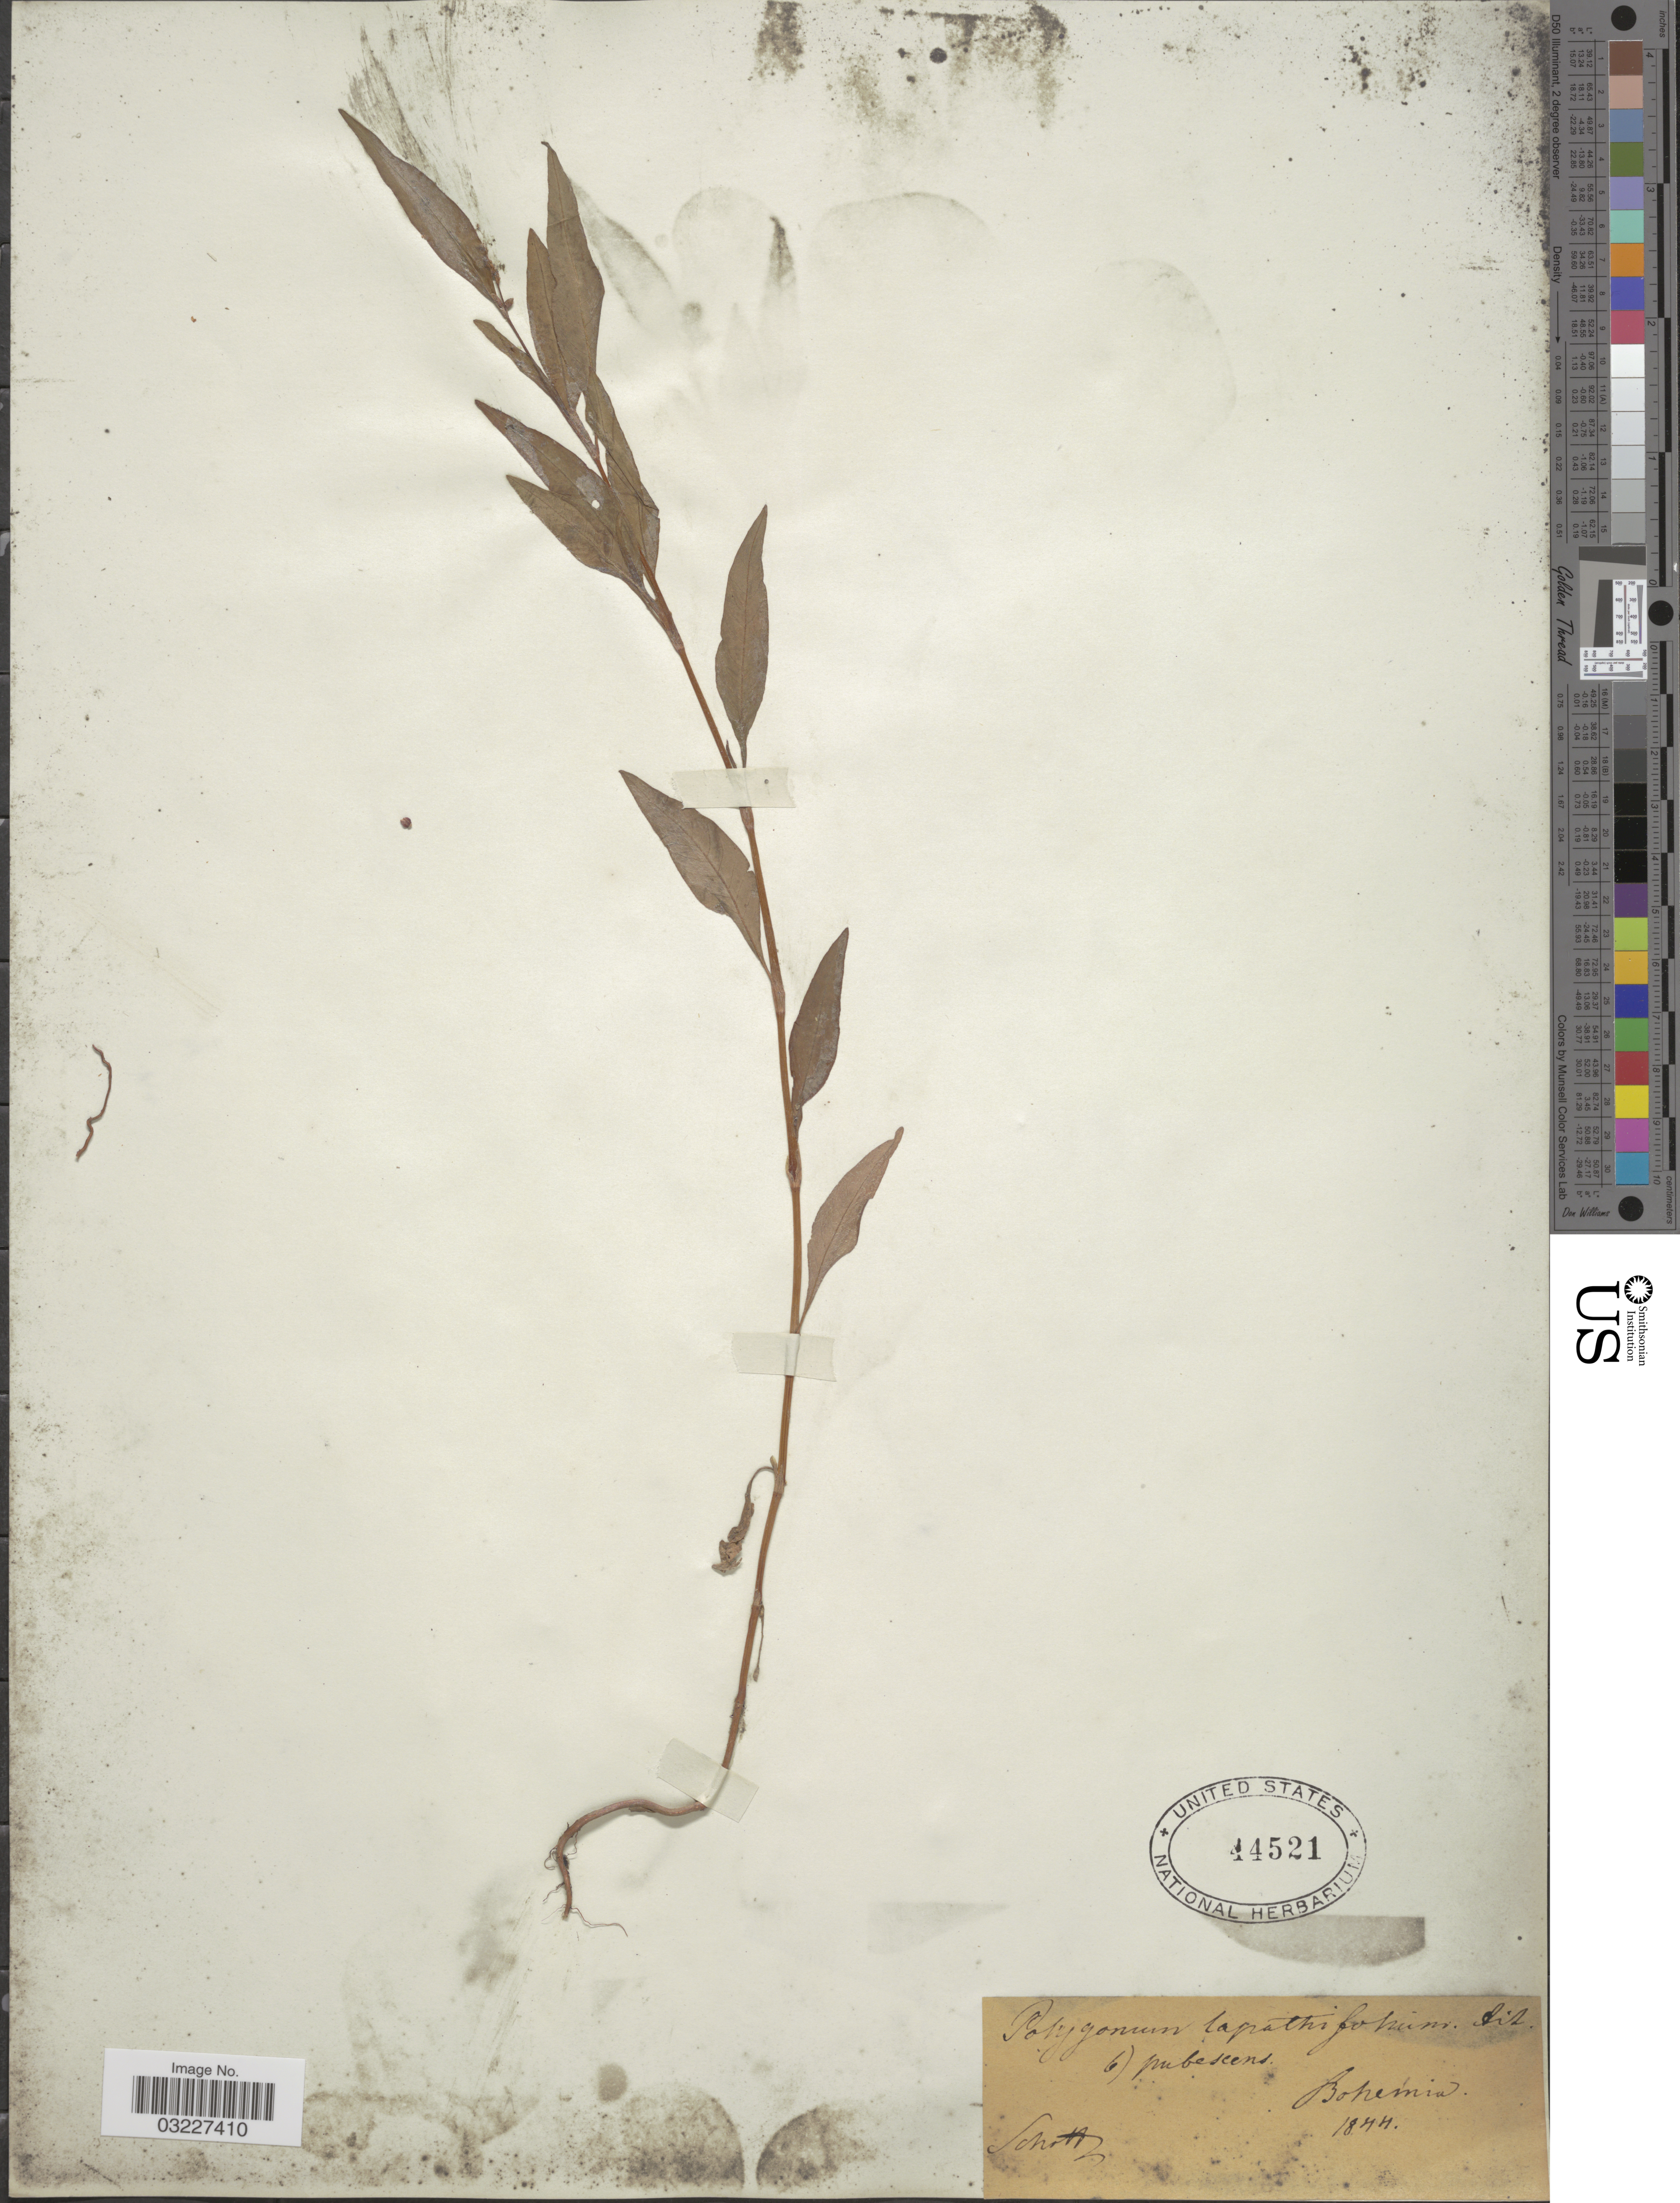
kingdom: Plantae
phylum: Tracheophyta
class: Magnoliopsida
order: Caryophyllales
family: Polygonaceae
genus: Polygonum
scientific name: Polygonum lapathifolium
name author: L.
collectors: -. Schottz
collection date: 1844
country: Czechia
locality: Bohemia.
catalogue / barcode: US 44521